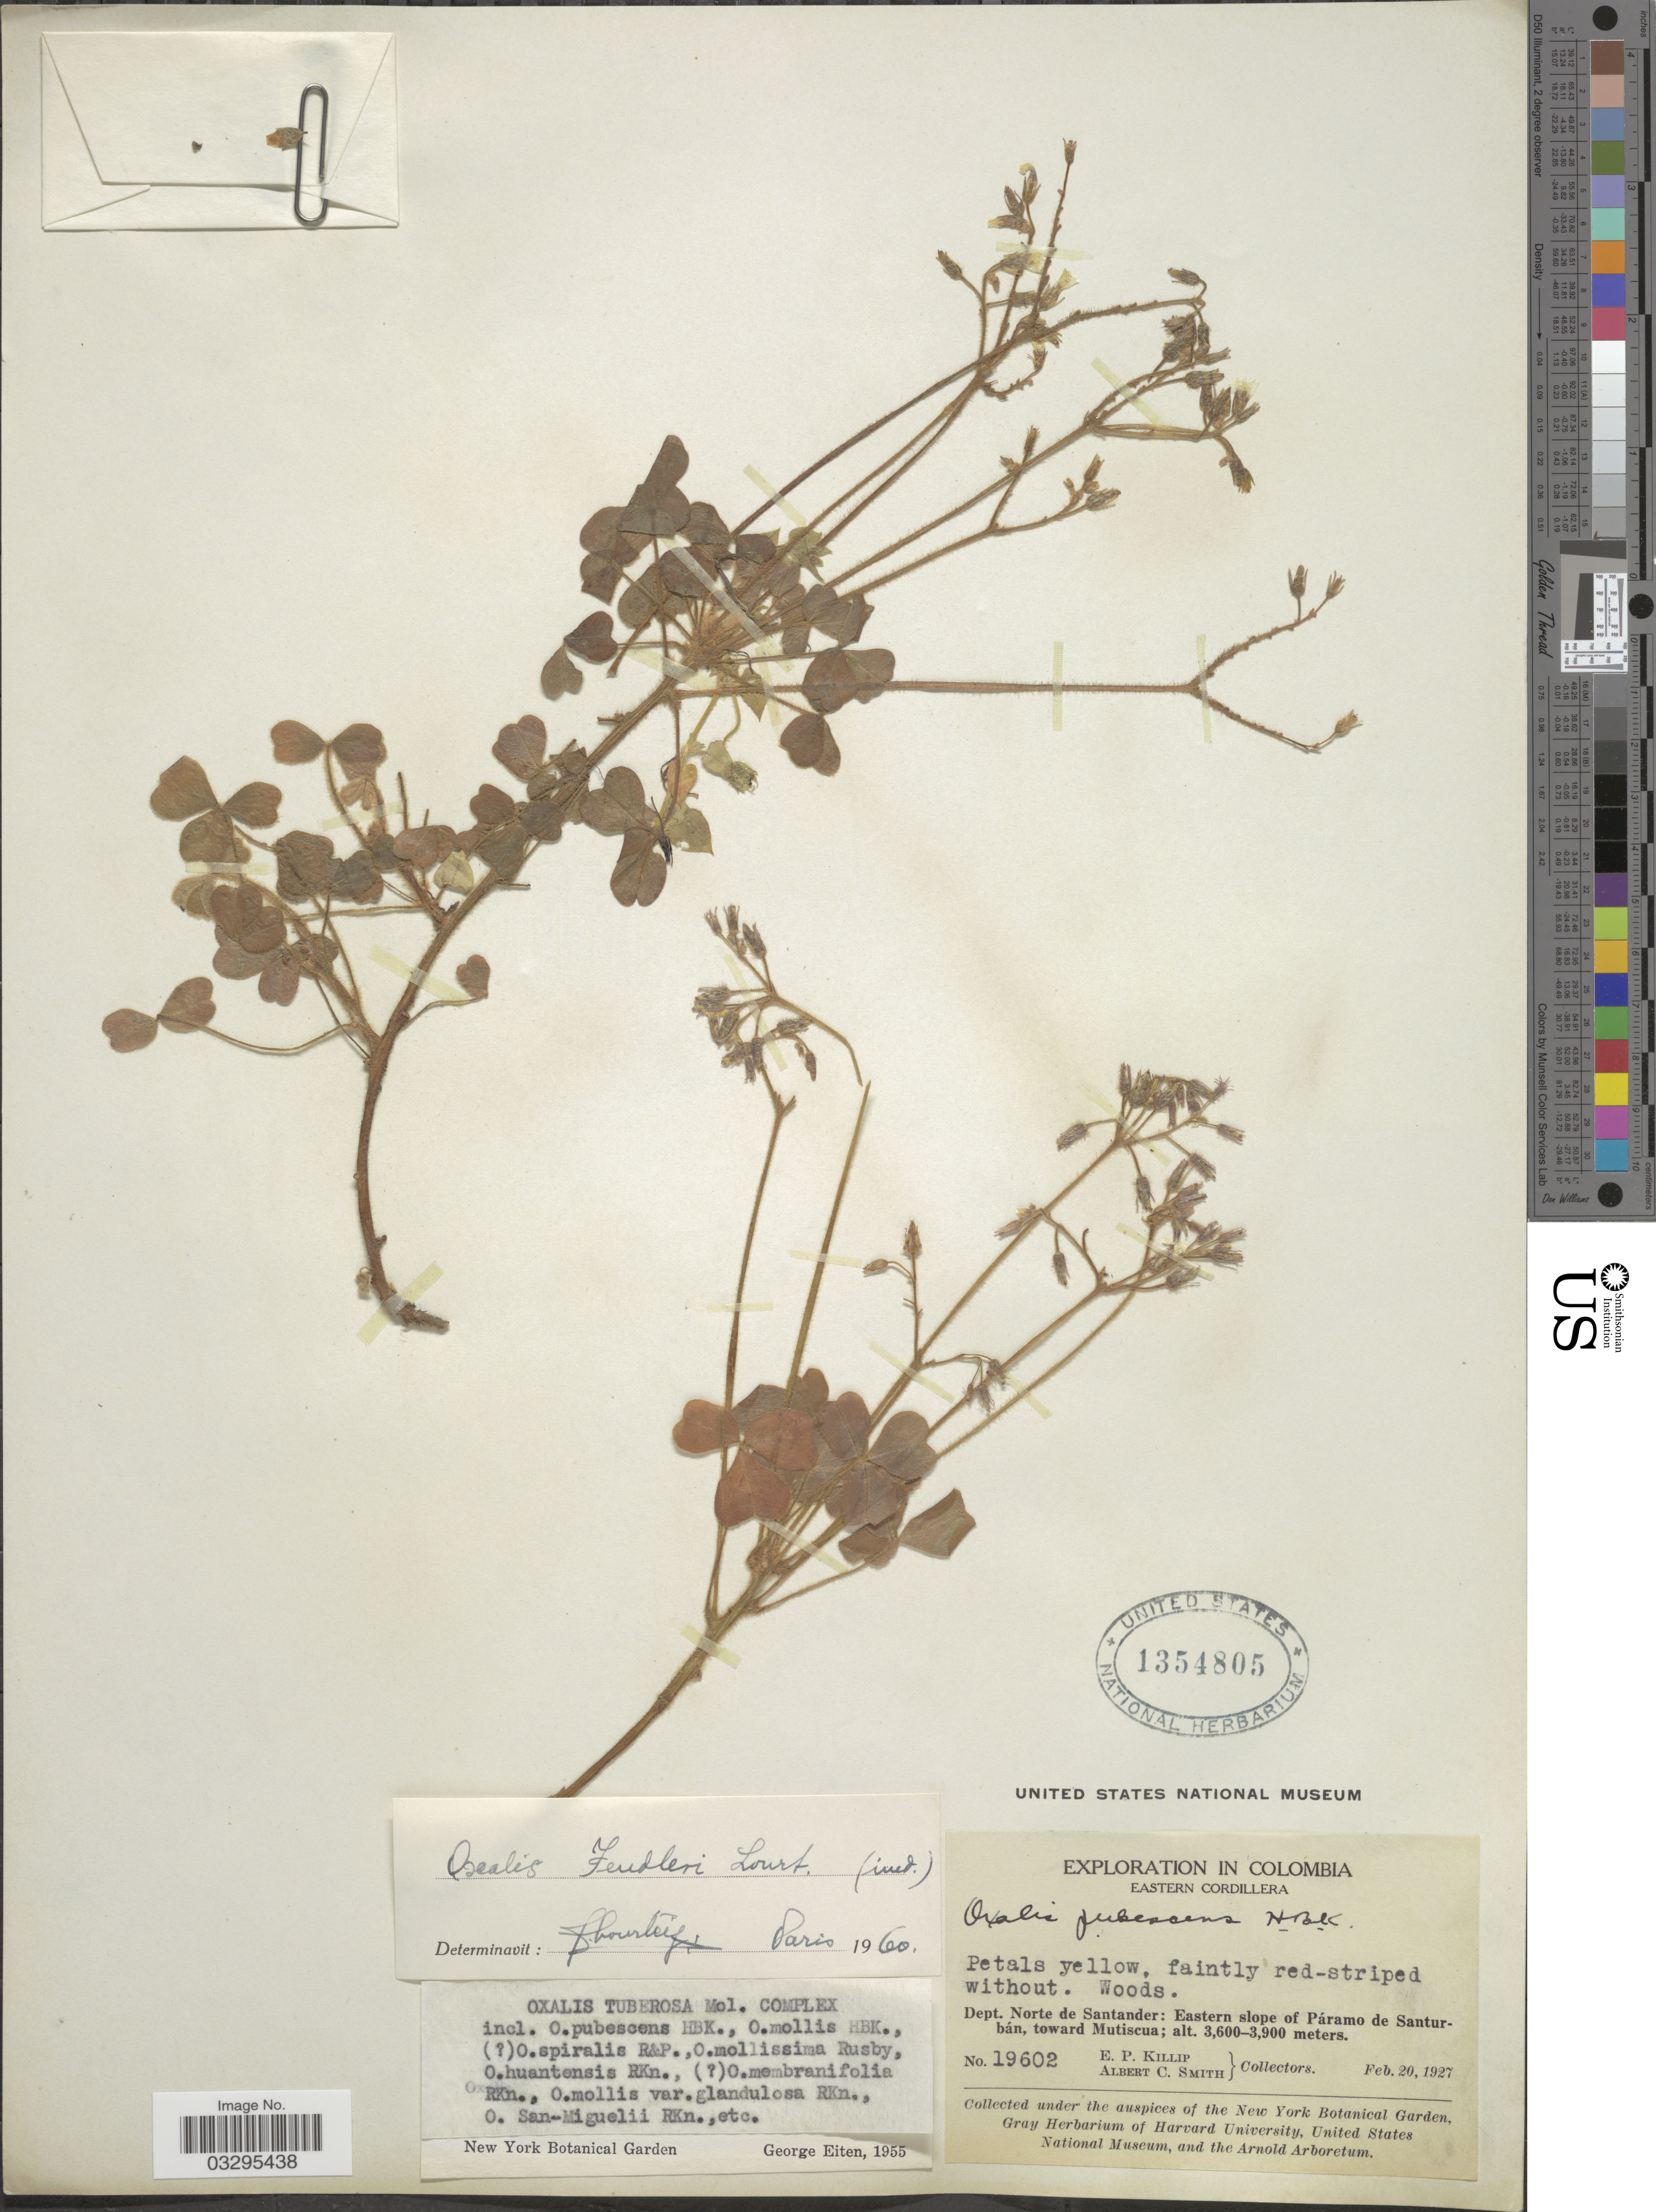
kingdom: Plantae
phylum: Tracheophyta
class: Magnoliopsida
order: Oxalidales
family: Oxalidaceae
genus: Oxalis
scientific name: Oxalis fendleri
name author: Lourteig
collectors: E. P. Killip & A. C. Smith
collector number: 19602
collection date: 1927-02-20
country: Colombia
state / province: Norte de Santander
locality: Eastern Cordillera. Dept. Norte de Santander: Eastern slope of Páramo de Santurbán, toward Mutiscua.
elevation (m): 3600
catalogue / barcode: US 1354805